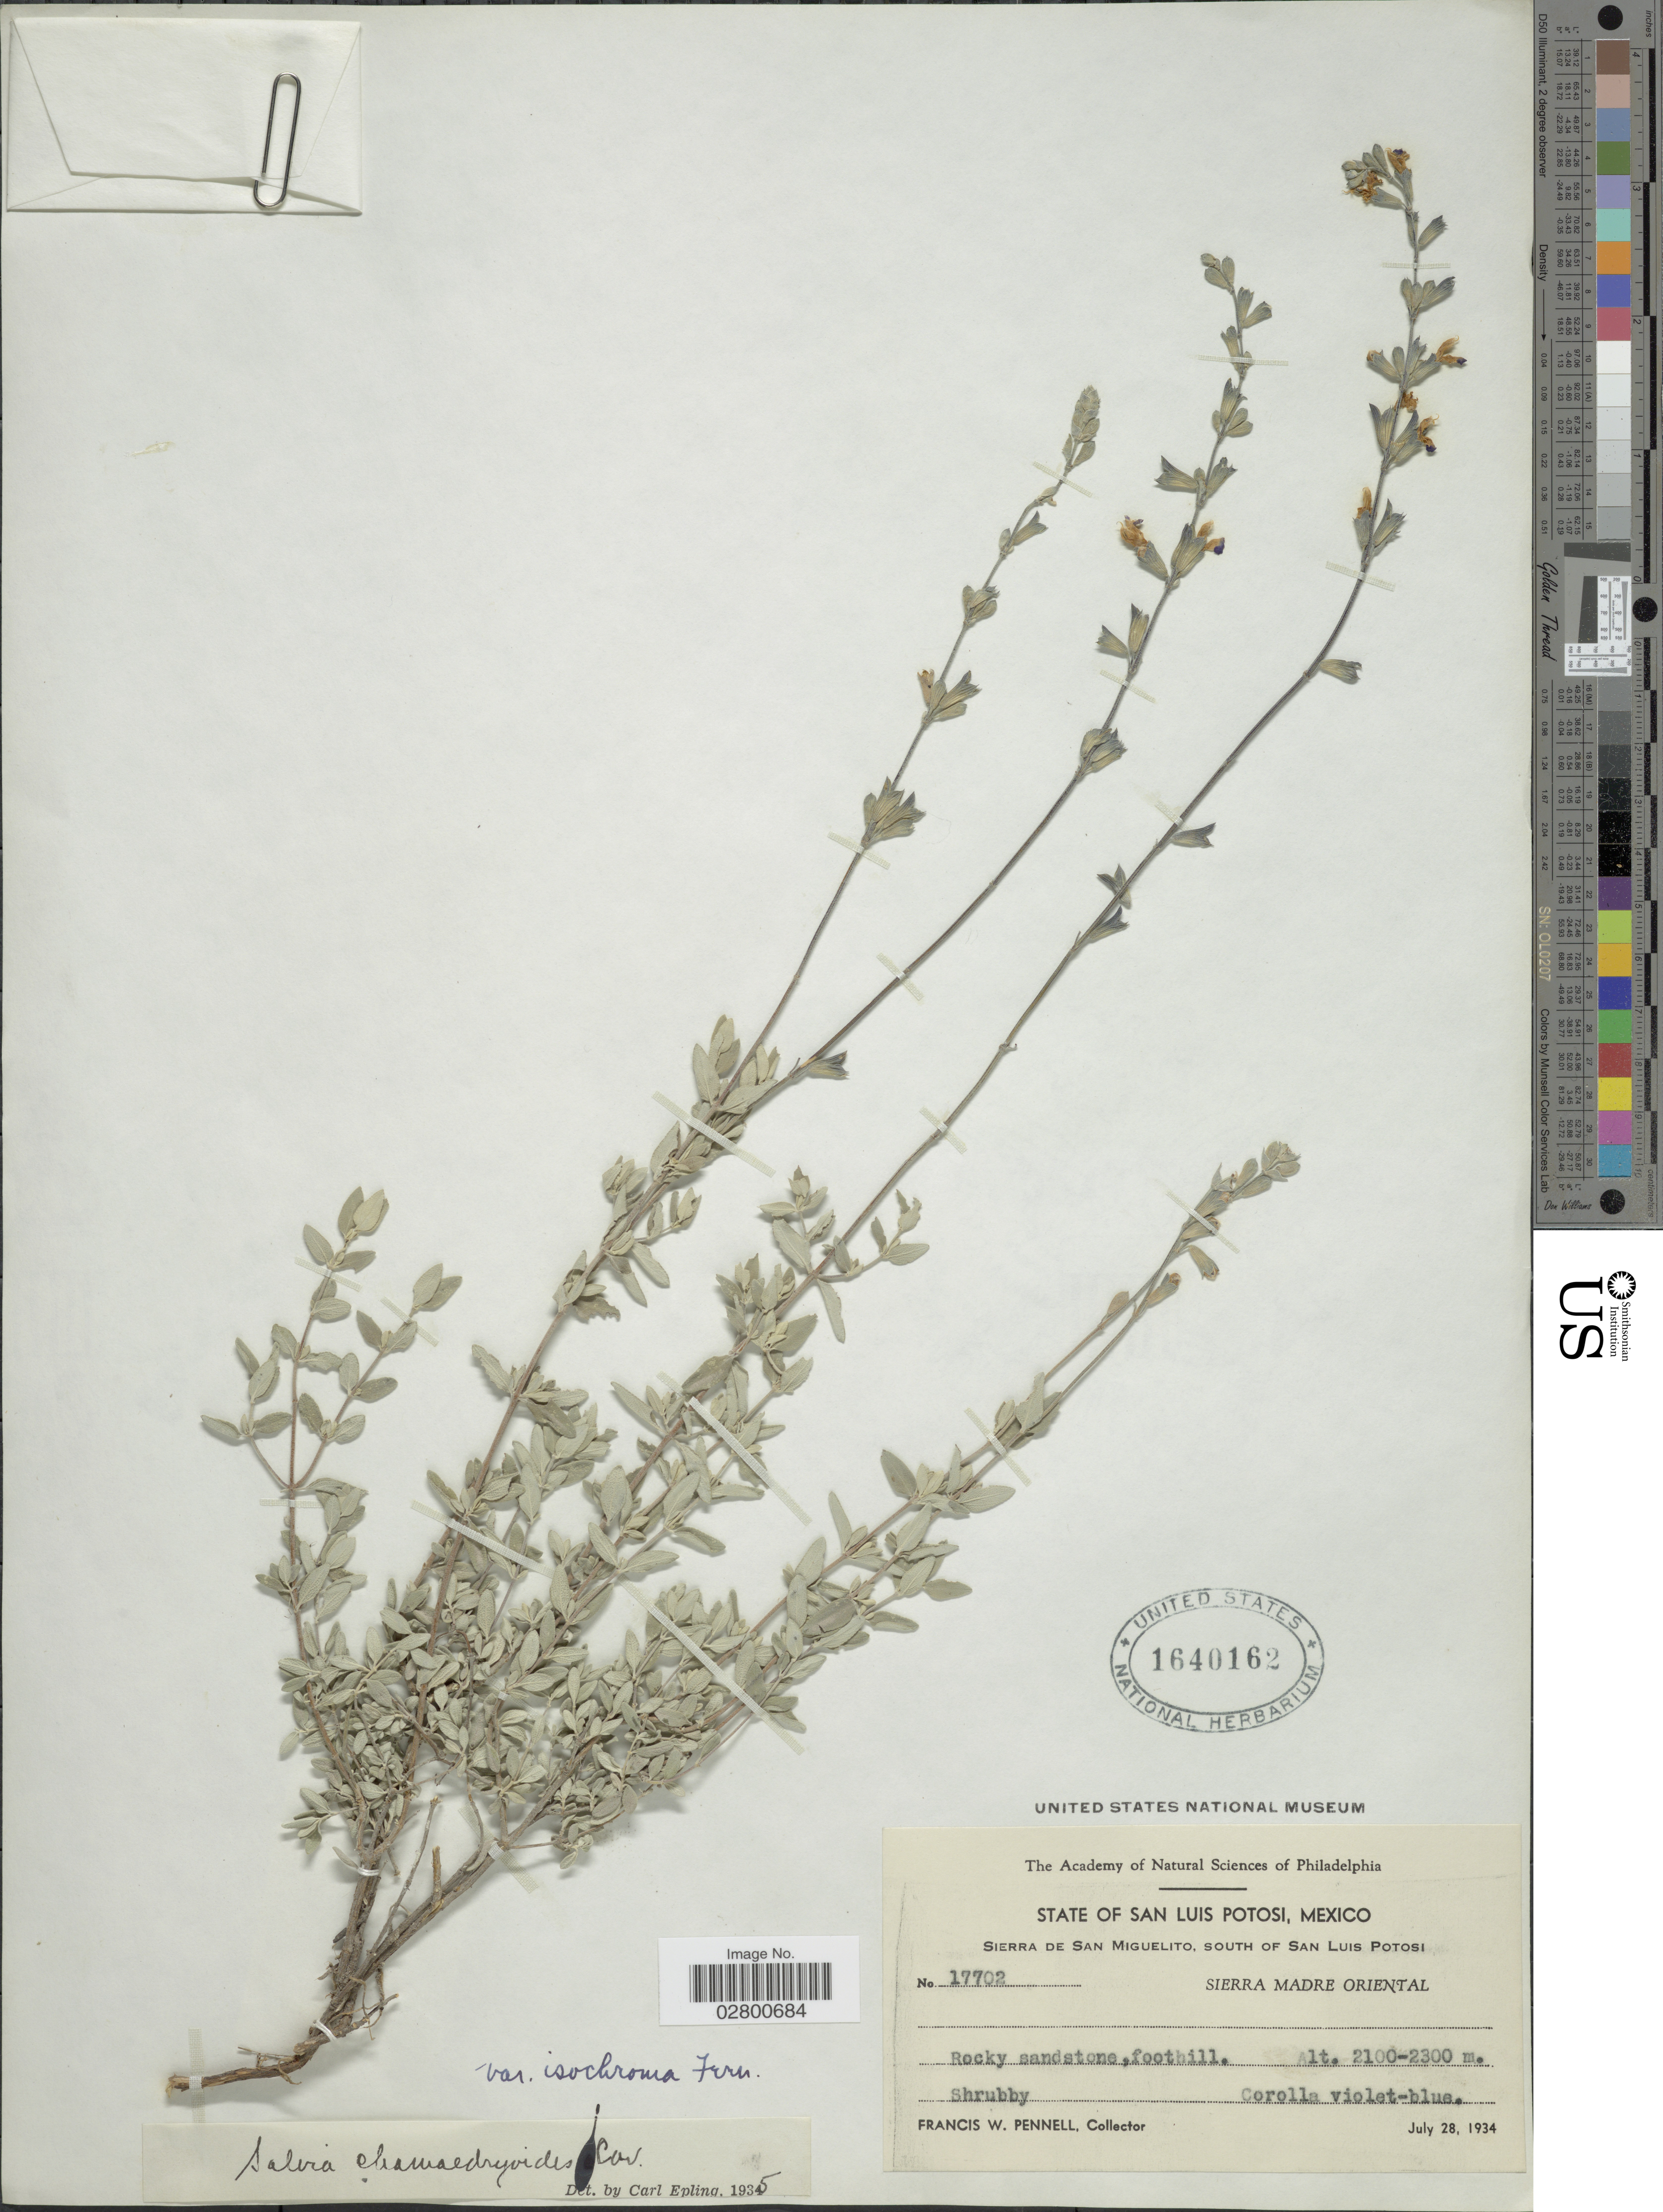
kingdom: Plantae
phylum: Tracheophyta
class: Magnoliopsida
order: Lamiales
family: Lamiaceae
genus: Salvia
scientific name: Salvia chamaedryoides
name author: Cav.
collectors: F. W. Pennell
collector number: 17702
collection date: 1934-07-28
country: Mexico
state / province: San Luis Potosí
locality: Sierra de San Miguelito, south of San Luis Potosi, Sierra Madre Oriental.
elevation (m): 2100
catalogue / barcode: US 1640162